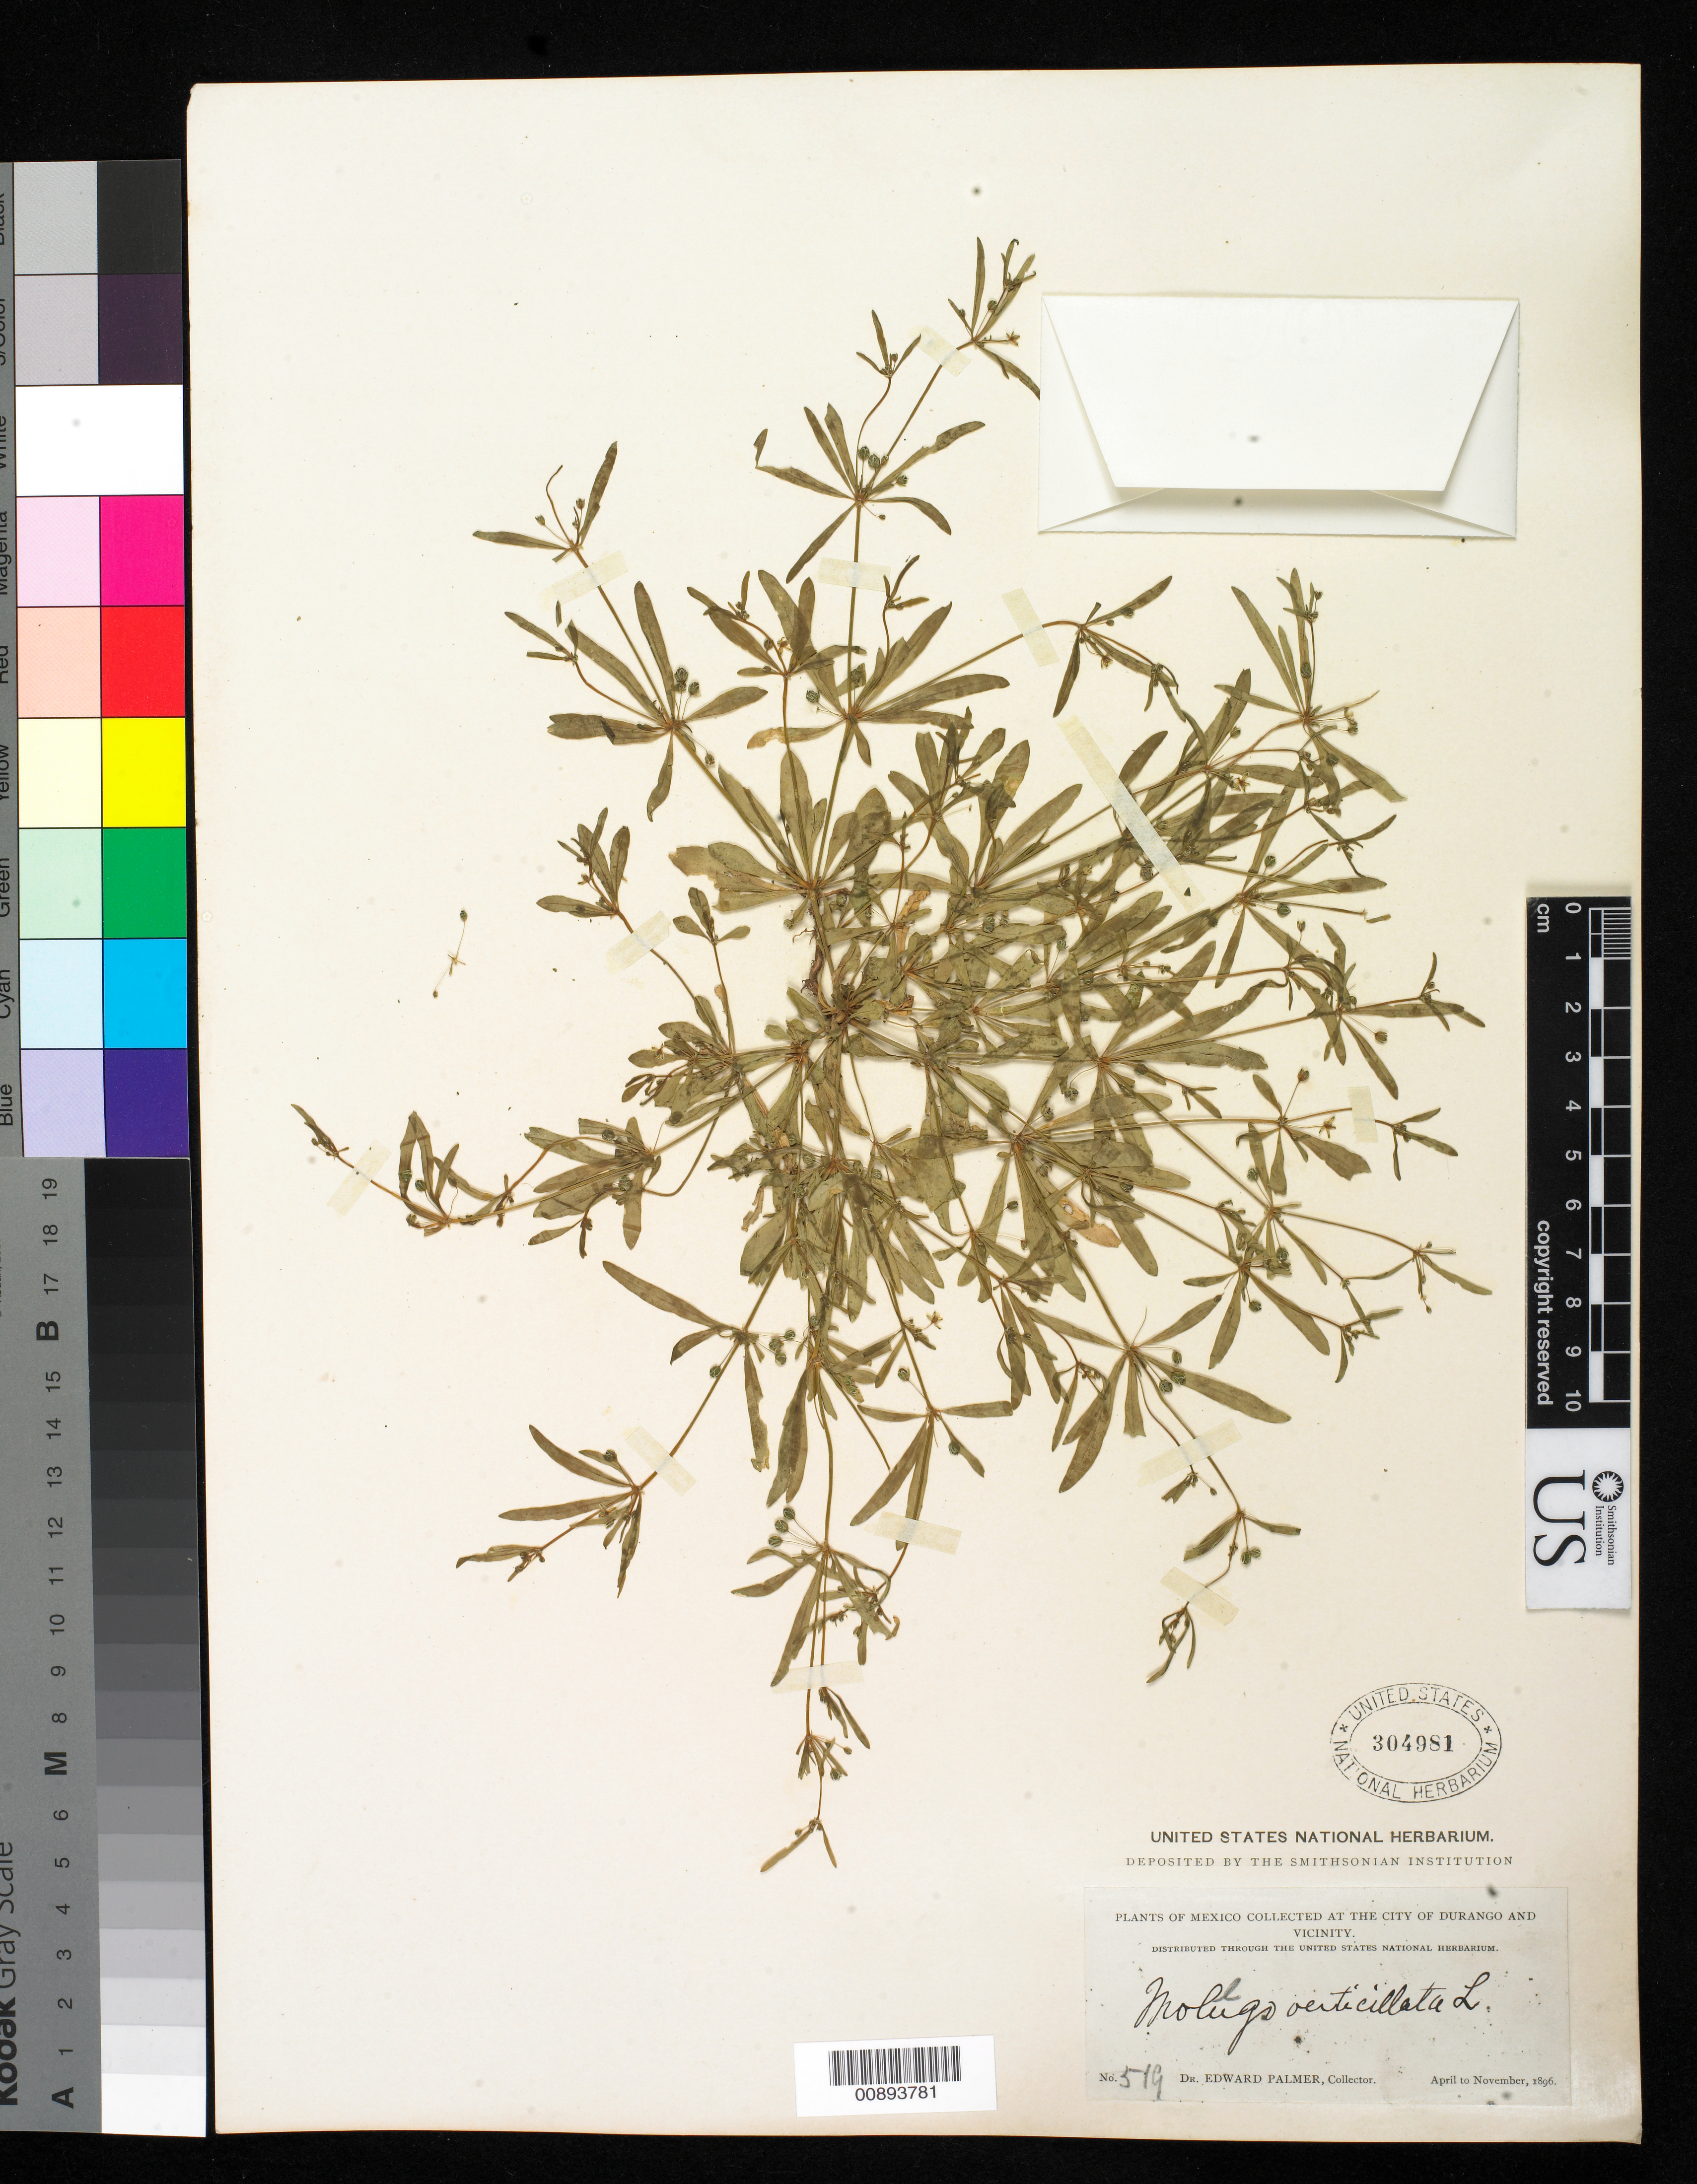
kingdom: Plantae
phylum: Tracheophyta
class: Magnoliopsida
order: Caryophyllales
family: Molluginaceae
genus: Mollugo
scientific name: Mollugo verticillata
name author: L.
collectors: E. Palmer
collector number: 519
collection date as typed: Apr 1896 to -- Nov 1896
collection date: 1896-04/1896-11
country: Mexico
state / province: Durango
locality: City of Durango and vicinity.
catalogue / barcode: US 304981